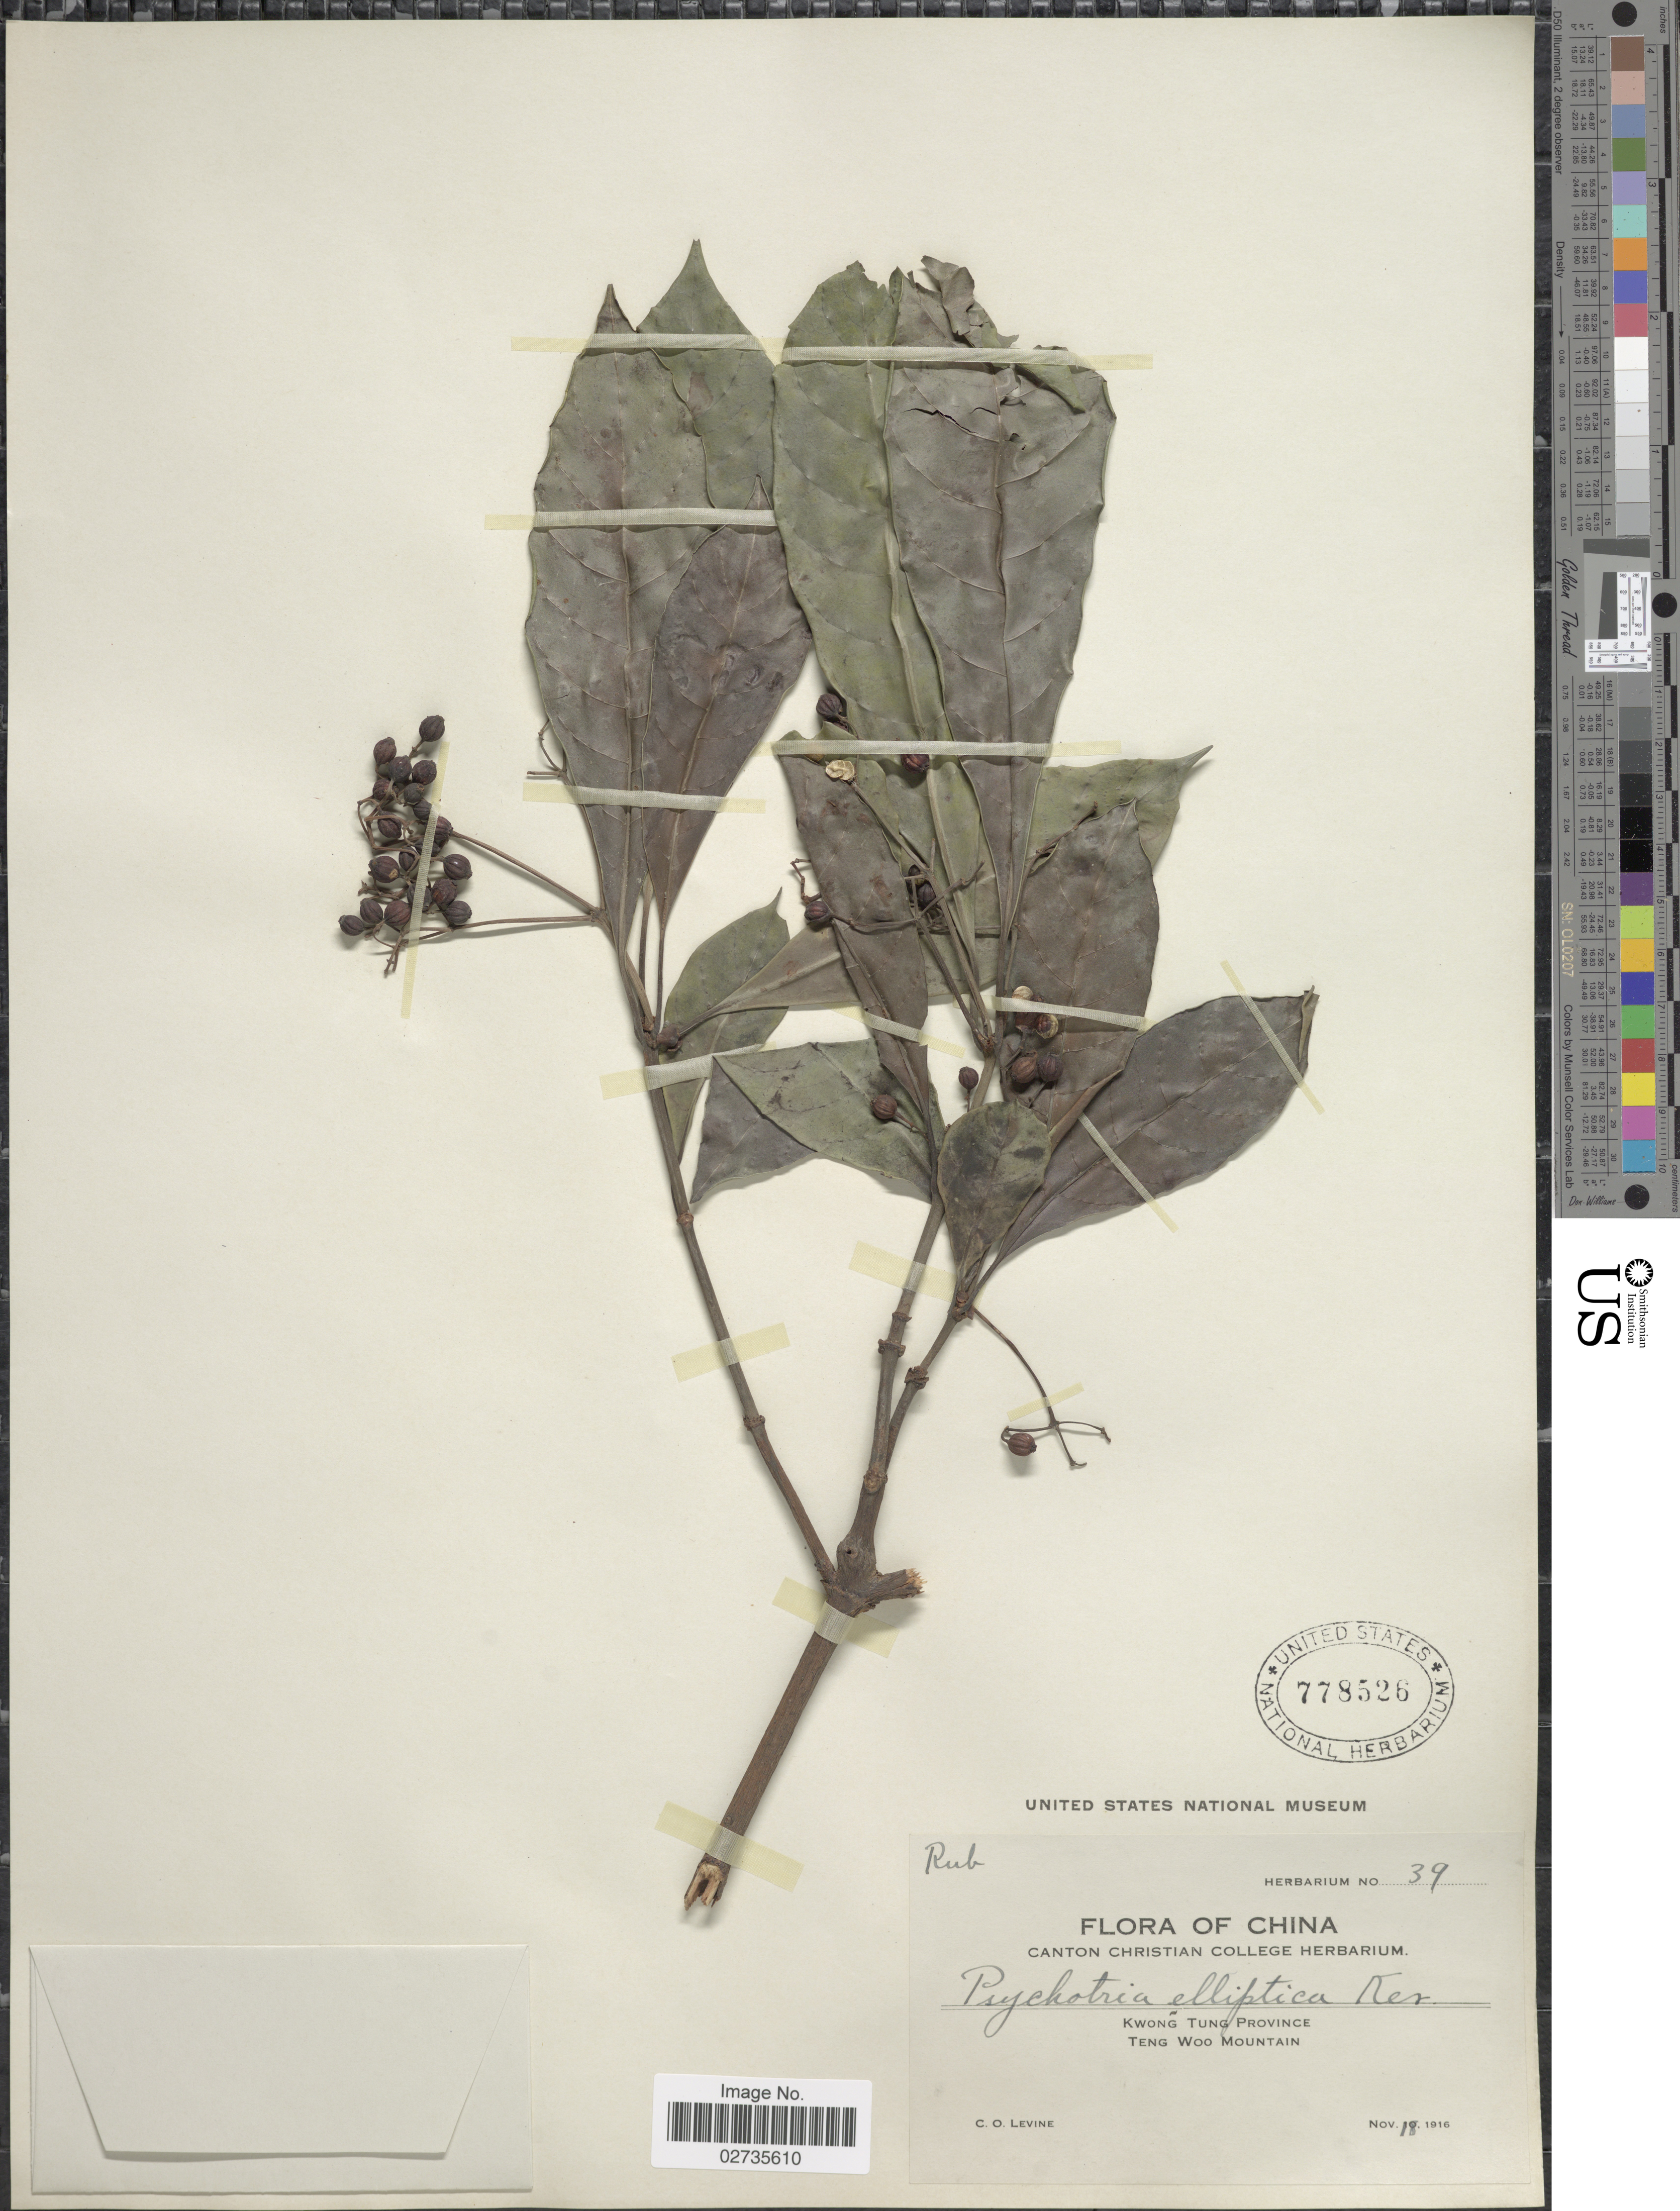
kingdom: Plantae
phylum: Tracheophyta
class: Magnoliopsida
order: Gentianales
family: Rubiaceae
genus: Psychotria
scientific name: Psychotria rubra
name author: (Lour.) Poir.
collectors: C. O. Levine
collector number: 39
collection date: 1916-11-18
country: China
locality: Kwong Tung Province,Teng Woo Mountain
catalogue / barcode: US 778526